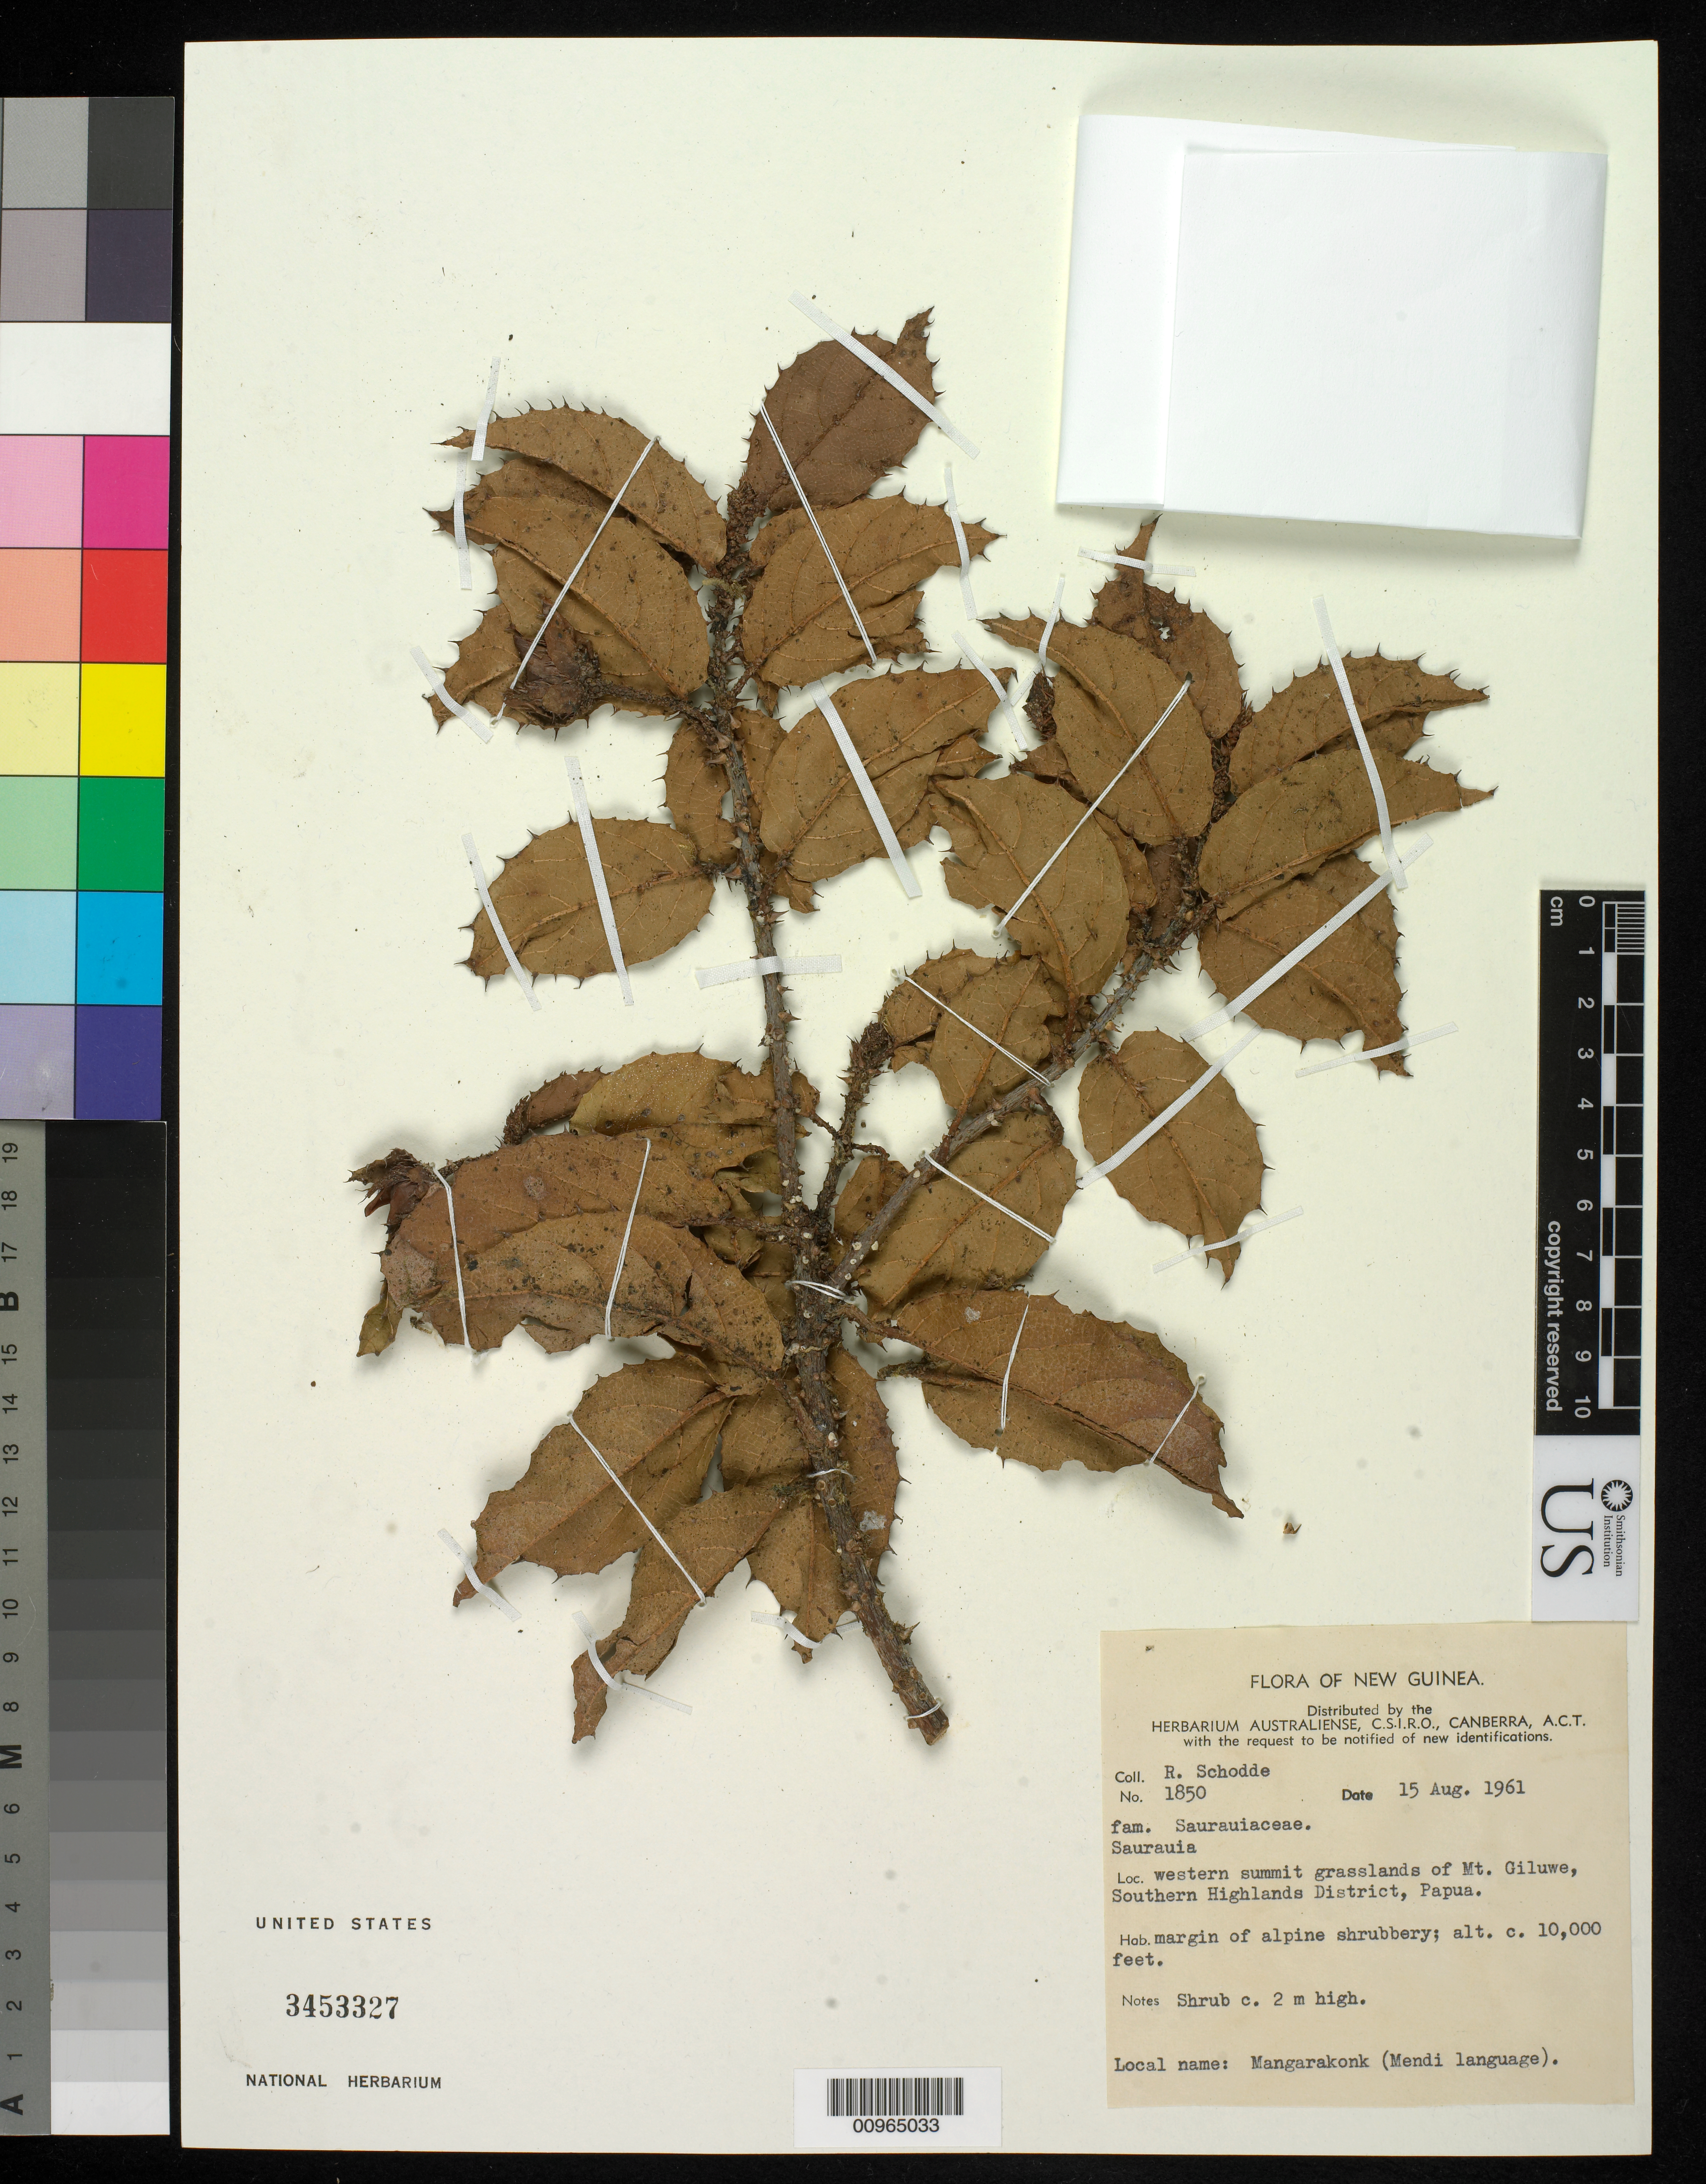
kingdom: Plantae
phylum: Tracheophyta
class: Magnoliopsida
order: Ericales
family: Actinidiaceae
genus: Saurauia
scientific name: Saurauia sp.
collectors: R. Schodde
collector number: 1850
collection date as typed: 15 Aug 1961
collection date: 1961-08-15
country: Papua New Guinea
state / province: Southern Highlands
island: New Guinea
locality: Western summit grasslands of Mt. Giluwe.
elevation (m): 3048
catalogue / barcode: US 3453327